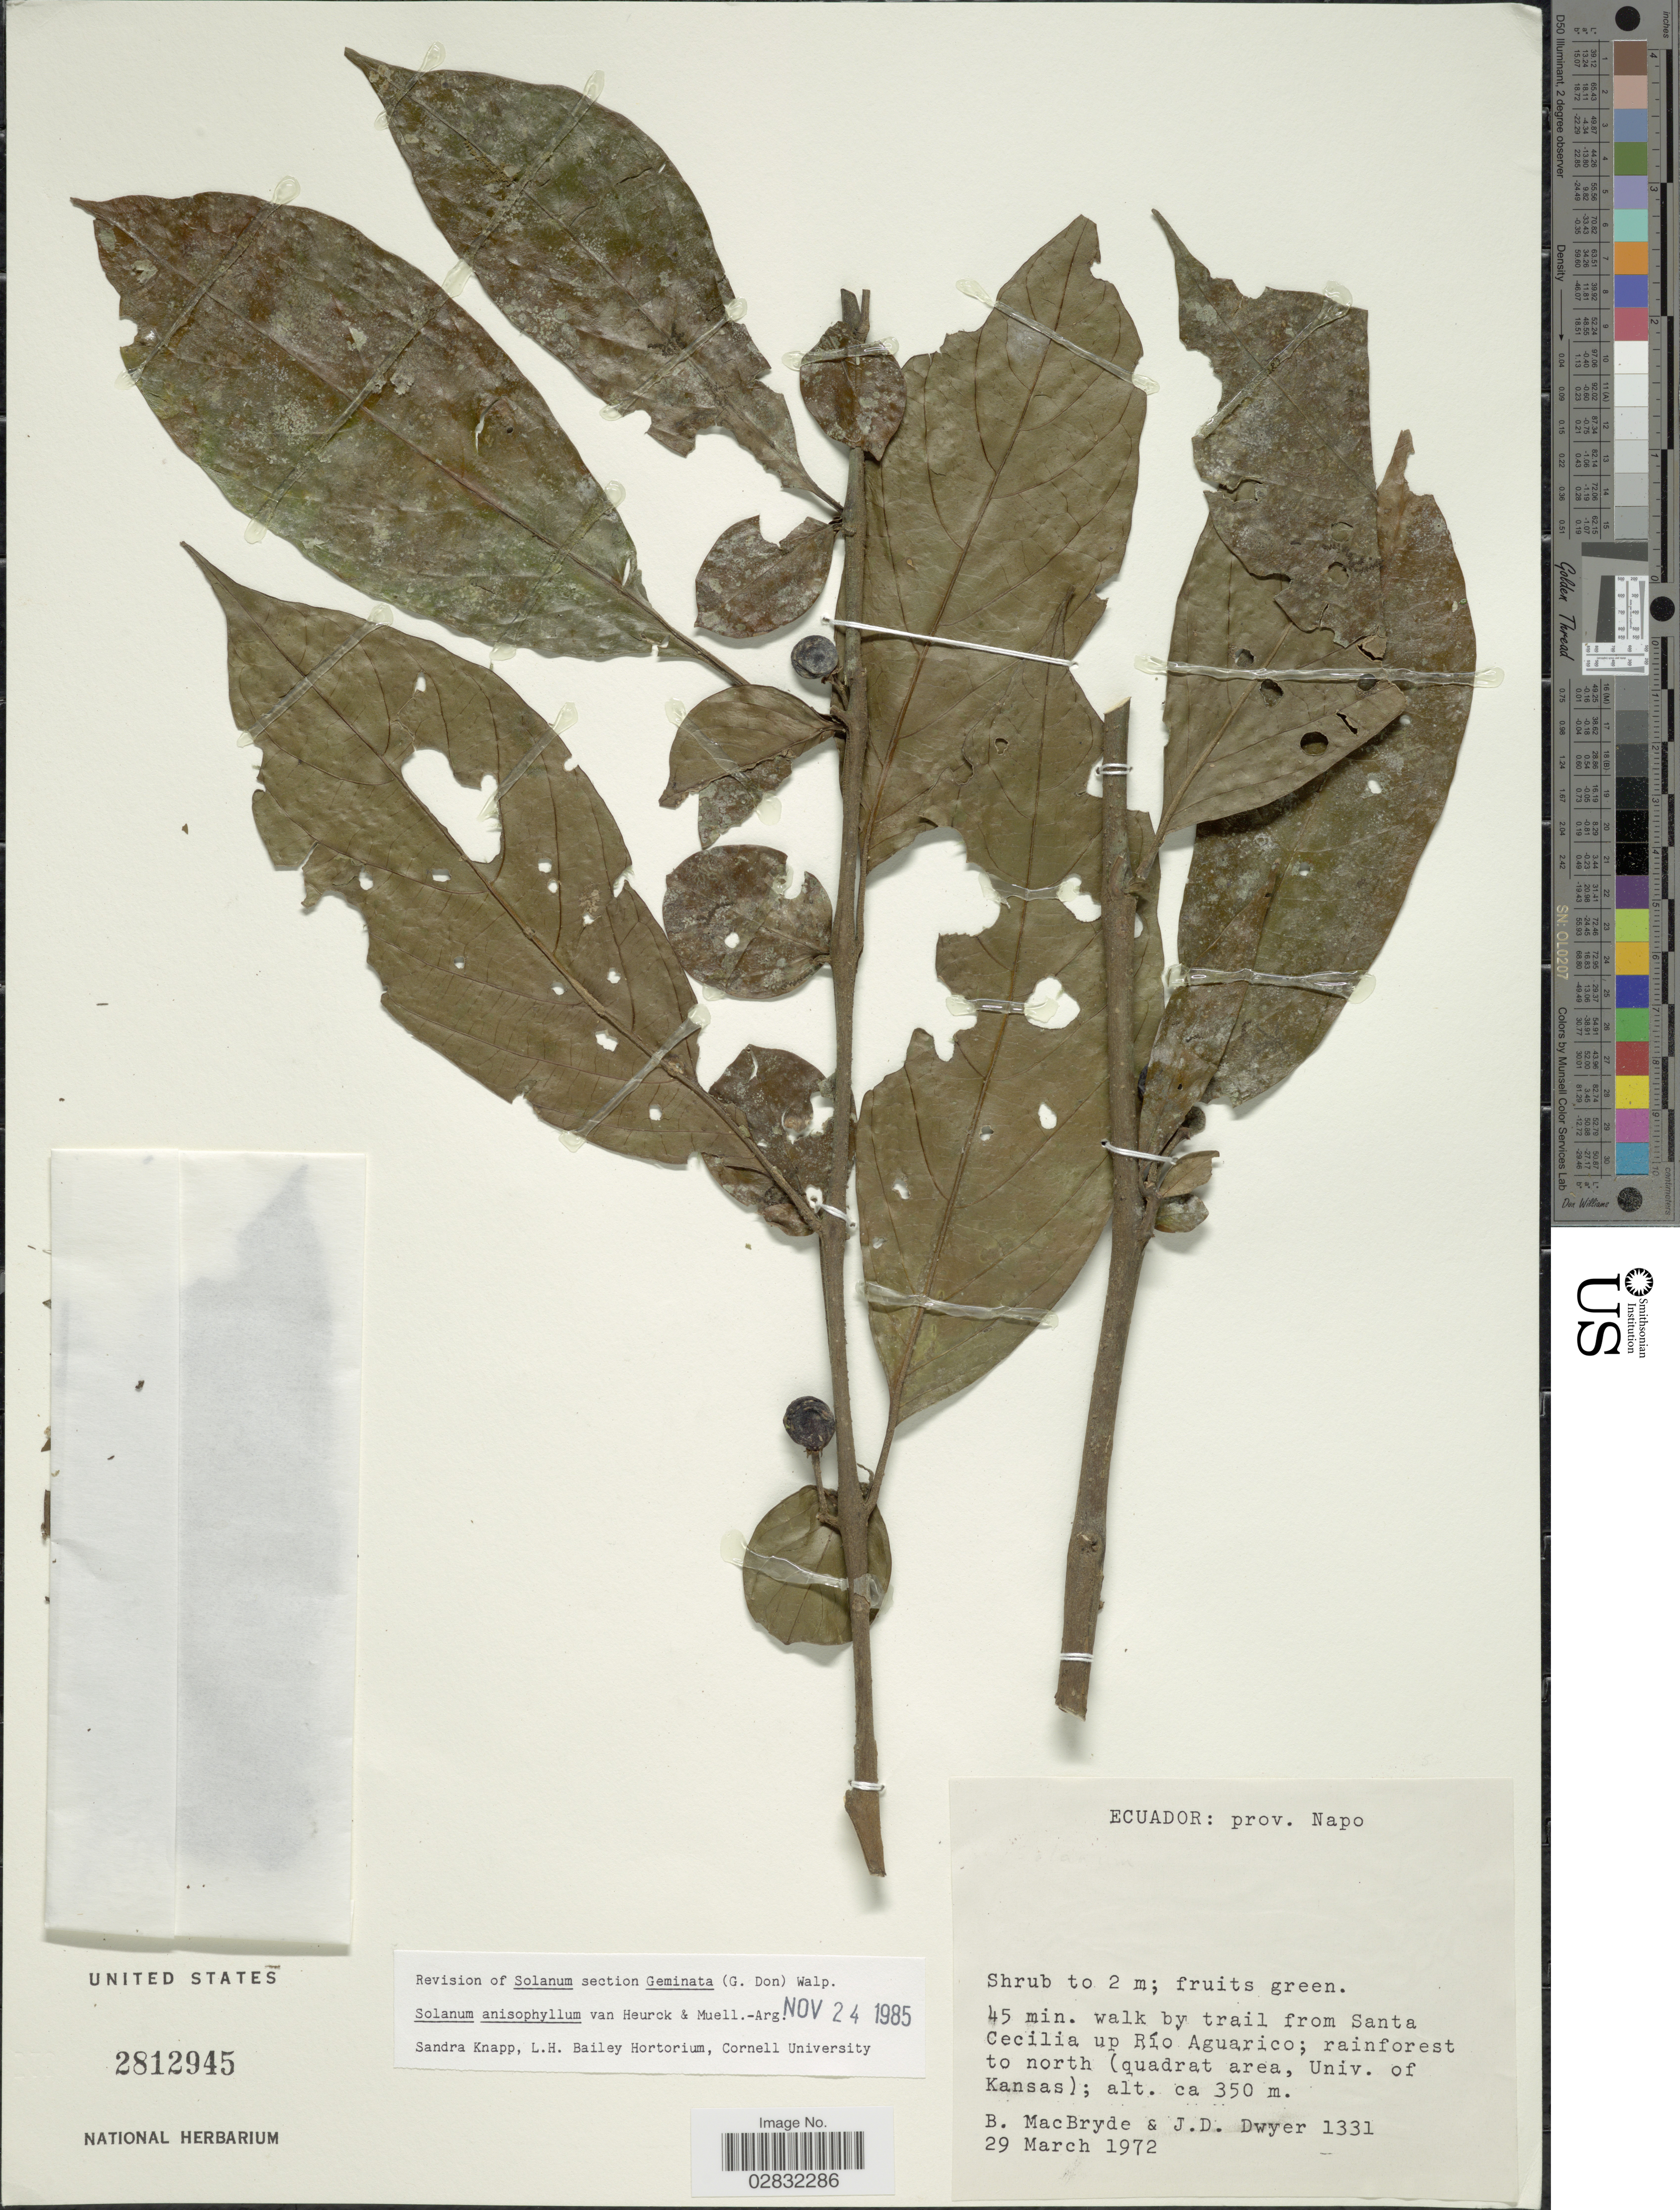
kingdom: Plantae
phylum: Tracheophyta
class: Magnoliopsida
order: Solanales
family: Solanaceae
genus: Solanum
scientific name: Solanum anisophyllum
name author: Elmer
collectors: B. MacBryde & J. D. Dwyer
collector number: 1331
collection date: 1972-03-29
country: Ecuador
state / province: Napo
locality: Prov. Napo, 45 min. walk by trail from Santa Cecilia up Río Aguarico; rainforest to north (quadrat area, Univ. of Kansas).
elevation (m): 350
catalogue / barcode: US 2812945